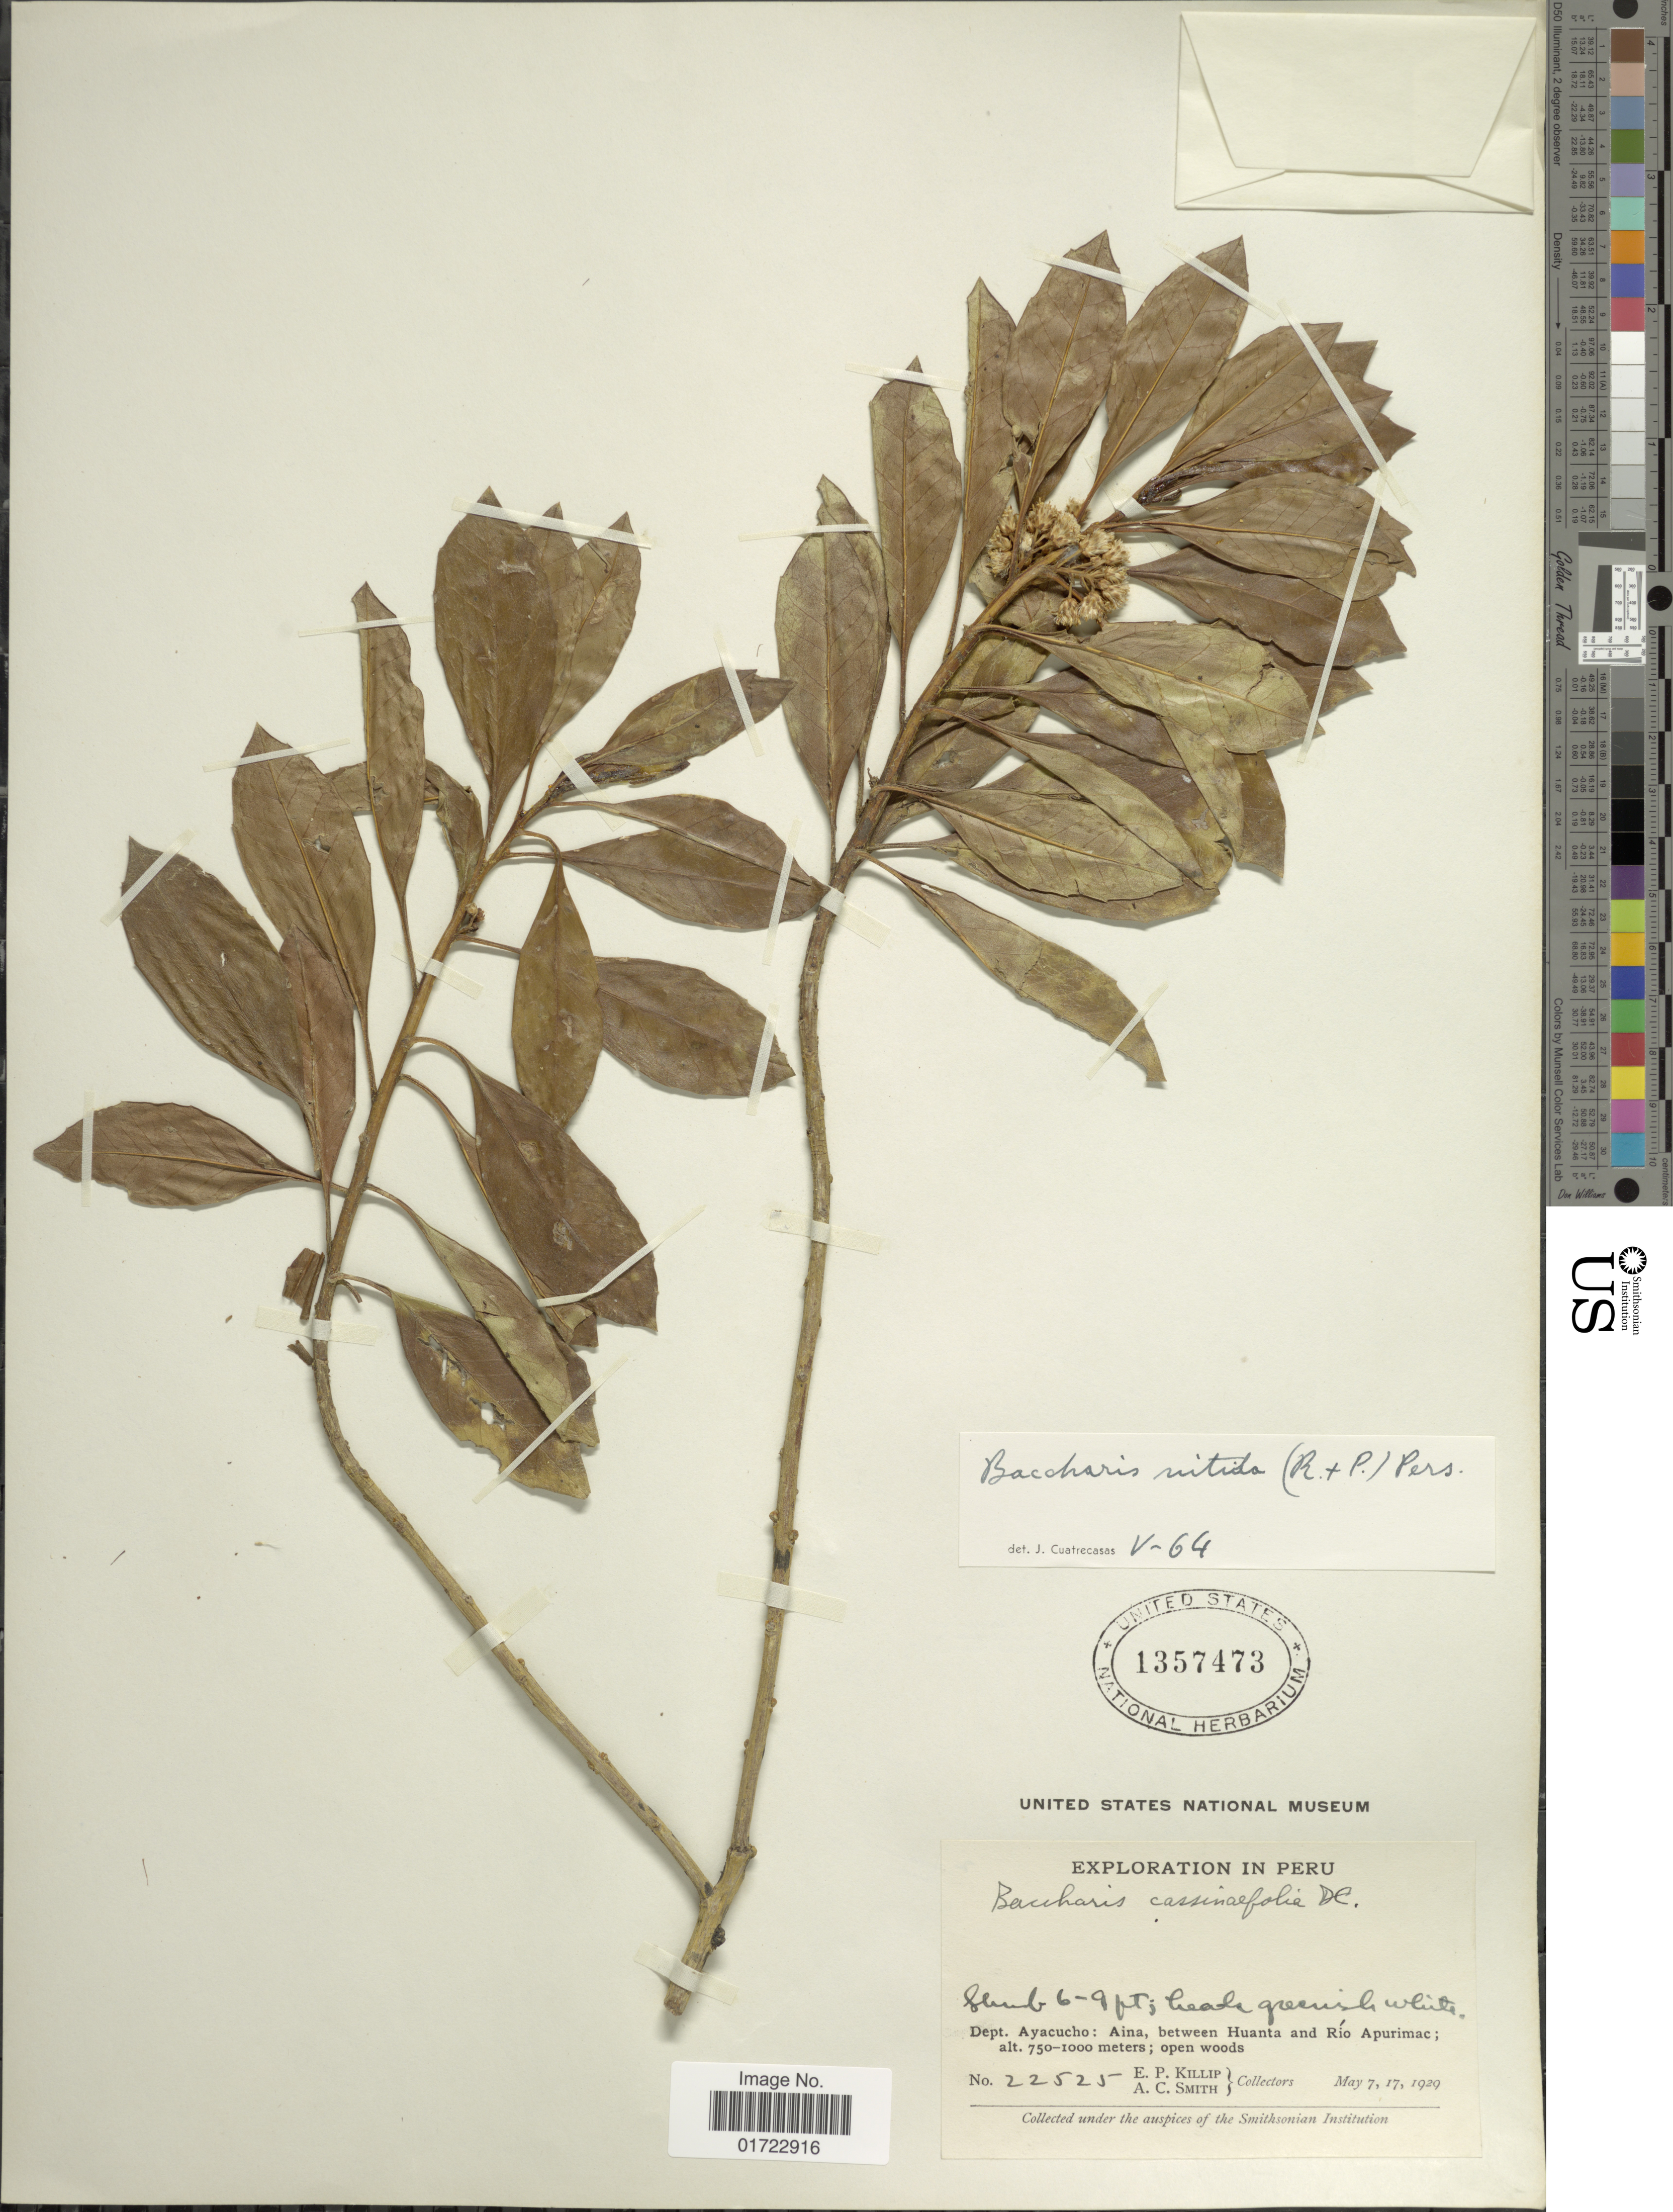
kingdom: Plantae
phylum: Tracheophyta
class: Magnoliopsida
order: Asterales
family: Asteraceae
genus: Baccharis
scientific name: Baccharis nitida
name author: (Ruiz & Pav.) Pers.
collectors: E. P. Killip & A. C. Smith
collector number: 22525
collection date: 1929-05-07/1929-05-17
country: Peru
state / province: Ayacucho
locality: Aina, between Huanta and Río Apurimac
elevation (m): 750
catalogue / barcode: US 1357473